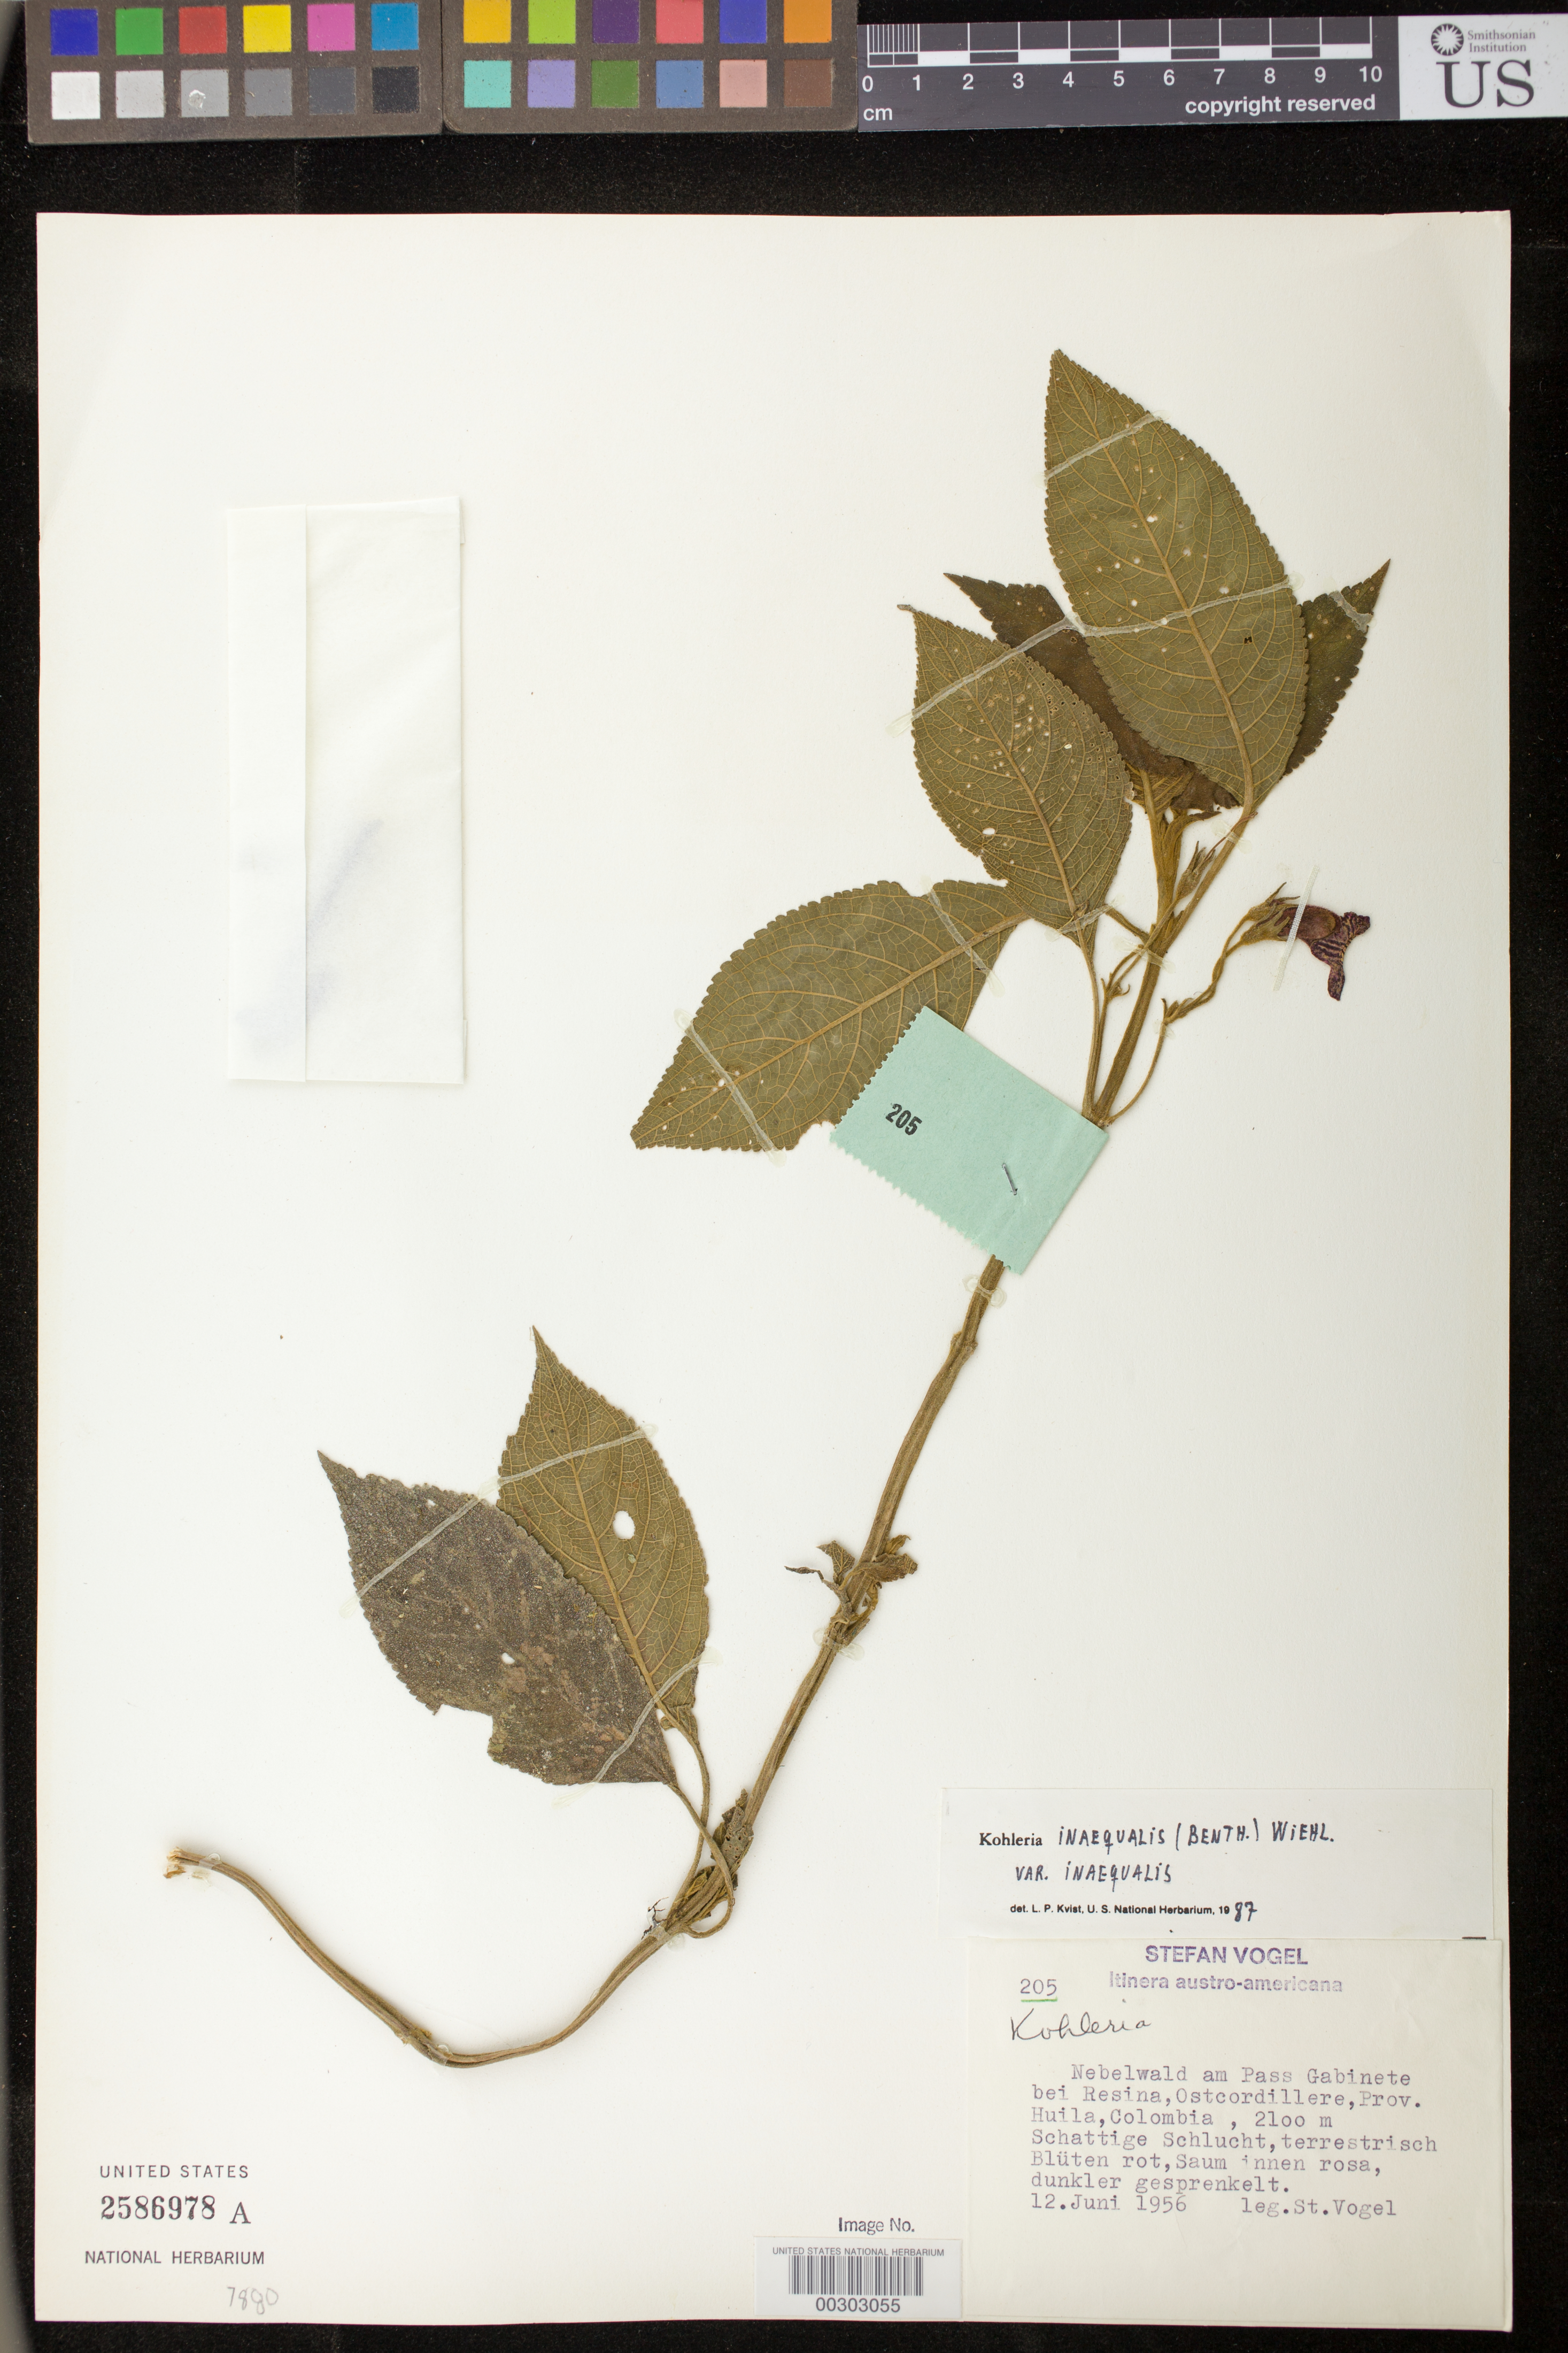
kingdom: Plantae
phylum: Tracheophyta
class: Magnoliopsida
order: Lamiales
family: Gesneriaceae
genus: Kohleria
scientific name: Kohleria huilensis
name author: Arango-Gómez et al.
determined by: Skog, Laurence E.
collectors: S. Vogel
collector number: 205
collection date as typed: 12 Jun 1956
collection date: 1956-06-12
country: Colombia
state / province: Huila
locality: By Resina, Western Cordillera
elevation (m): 2100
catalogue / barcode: US 2586978A